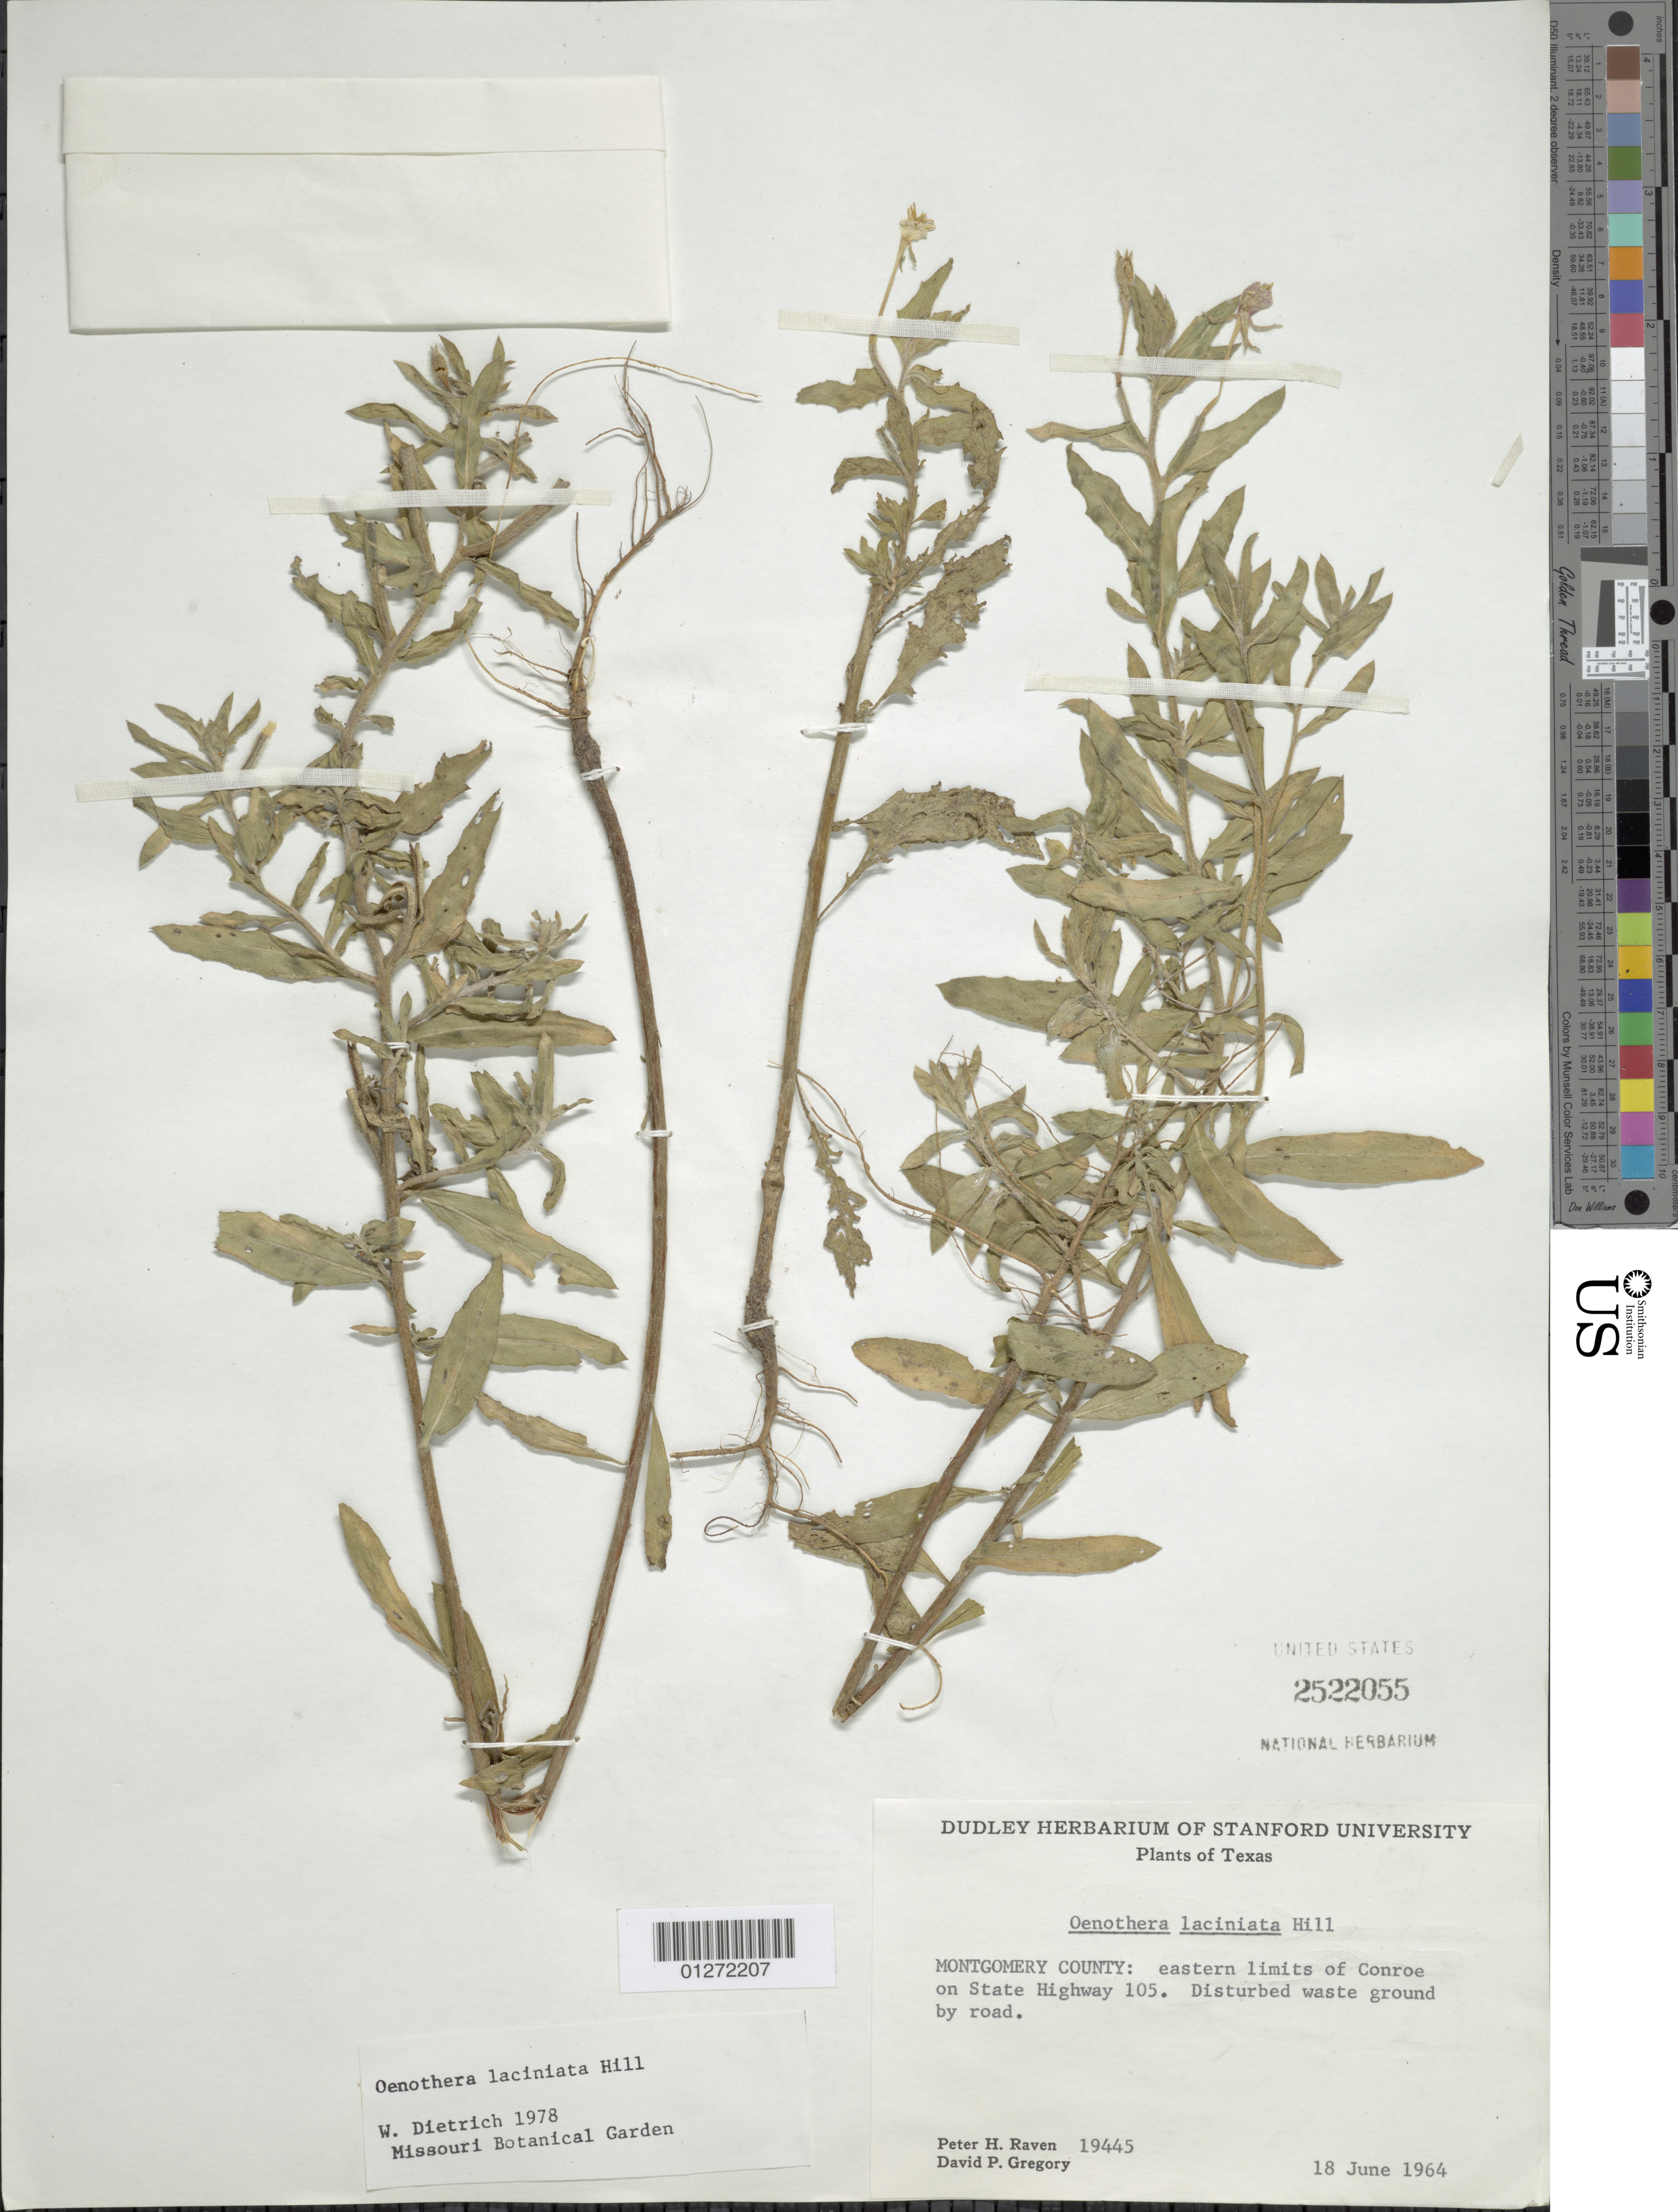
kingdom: Plantae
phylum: Tracheophyta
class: Magnoliopsida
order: Myrtales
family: Onagraceae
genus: Oenothera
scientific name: Oenothera laciniata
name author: Hill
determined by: Dietrich, W.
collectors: P. H. Raven & D. Gregory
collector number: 19445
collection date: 1964-06-18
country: United States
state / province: Texas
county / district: Montgomery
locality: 7.4 mi E of Conroe on State Hwy 105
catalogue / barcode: US 2522055